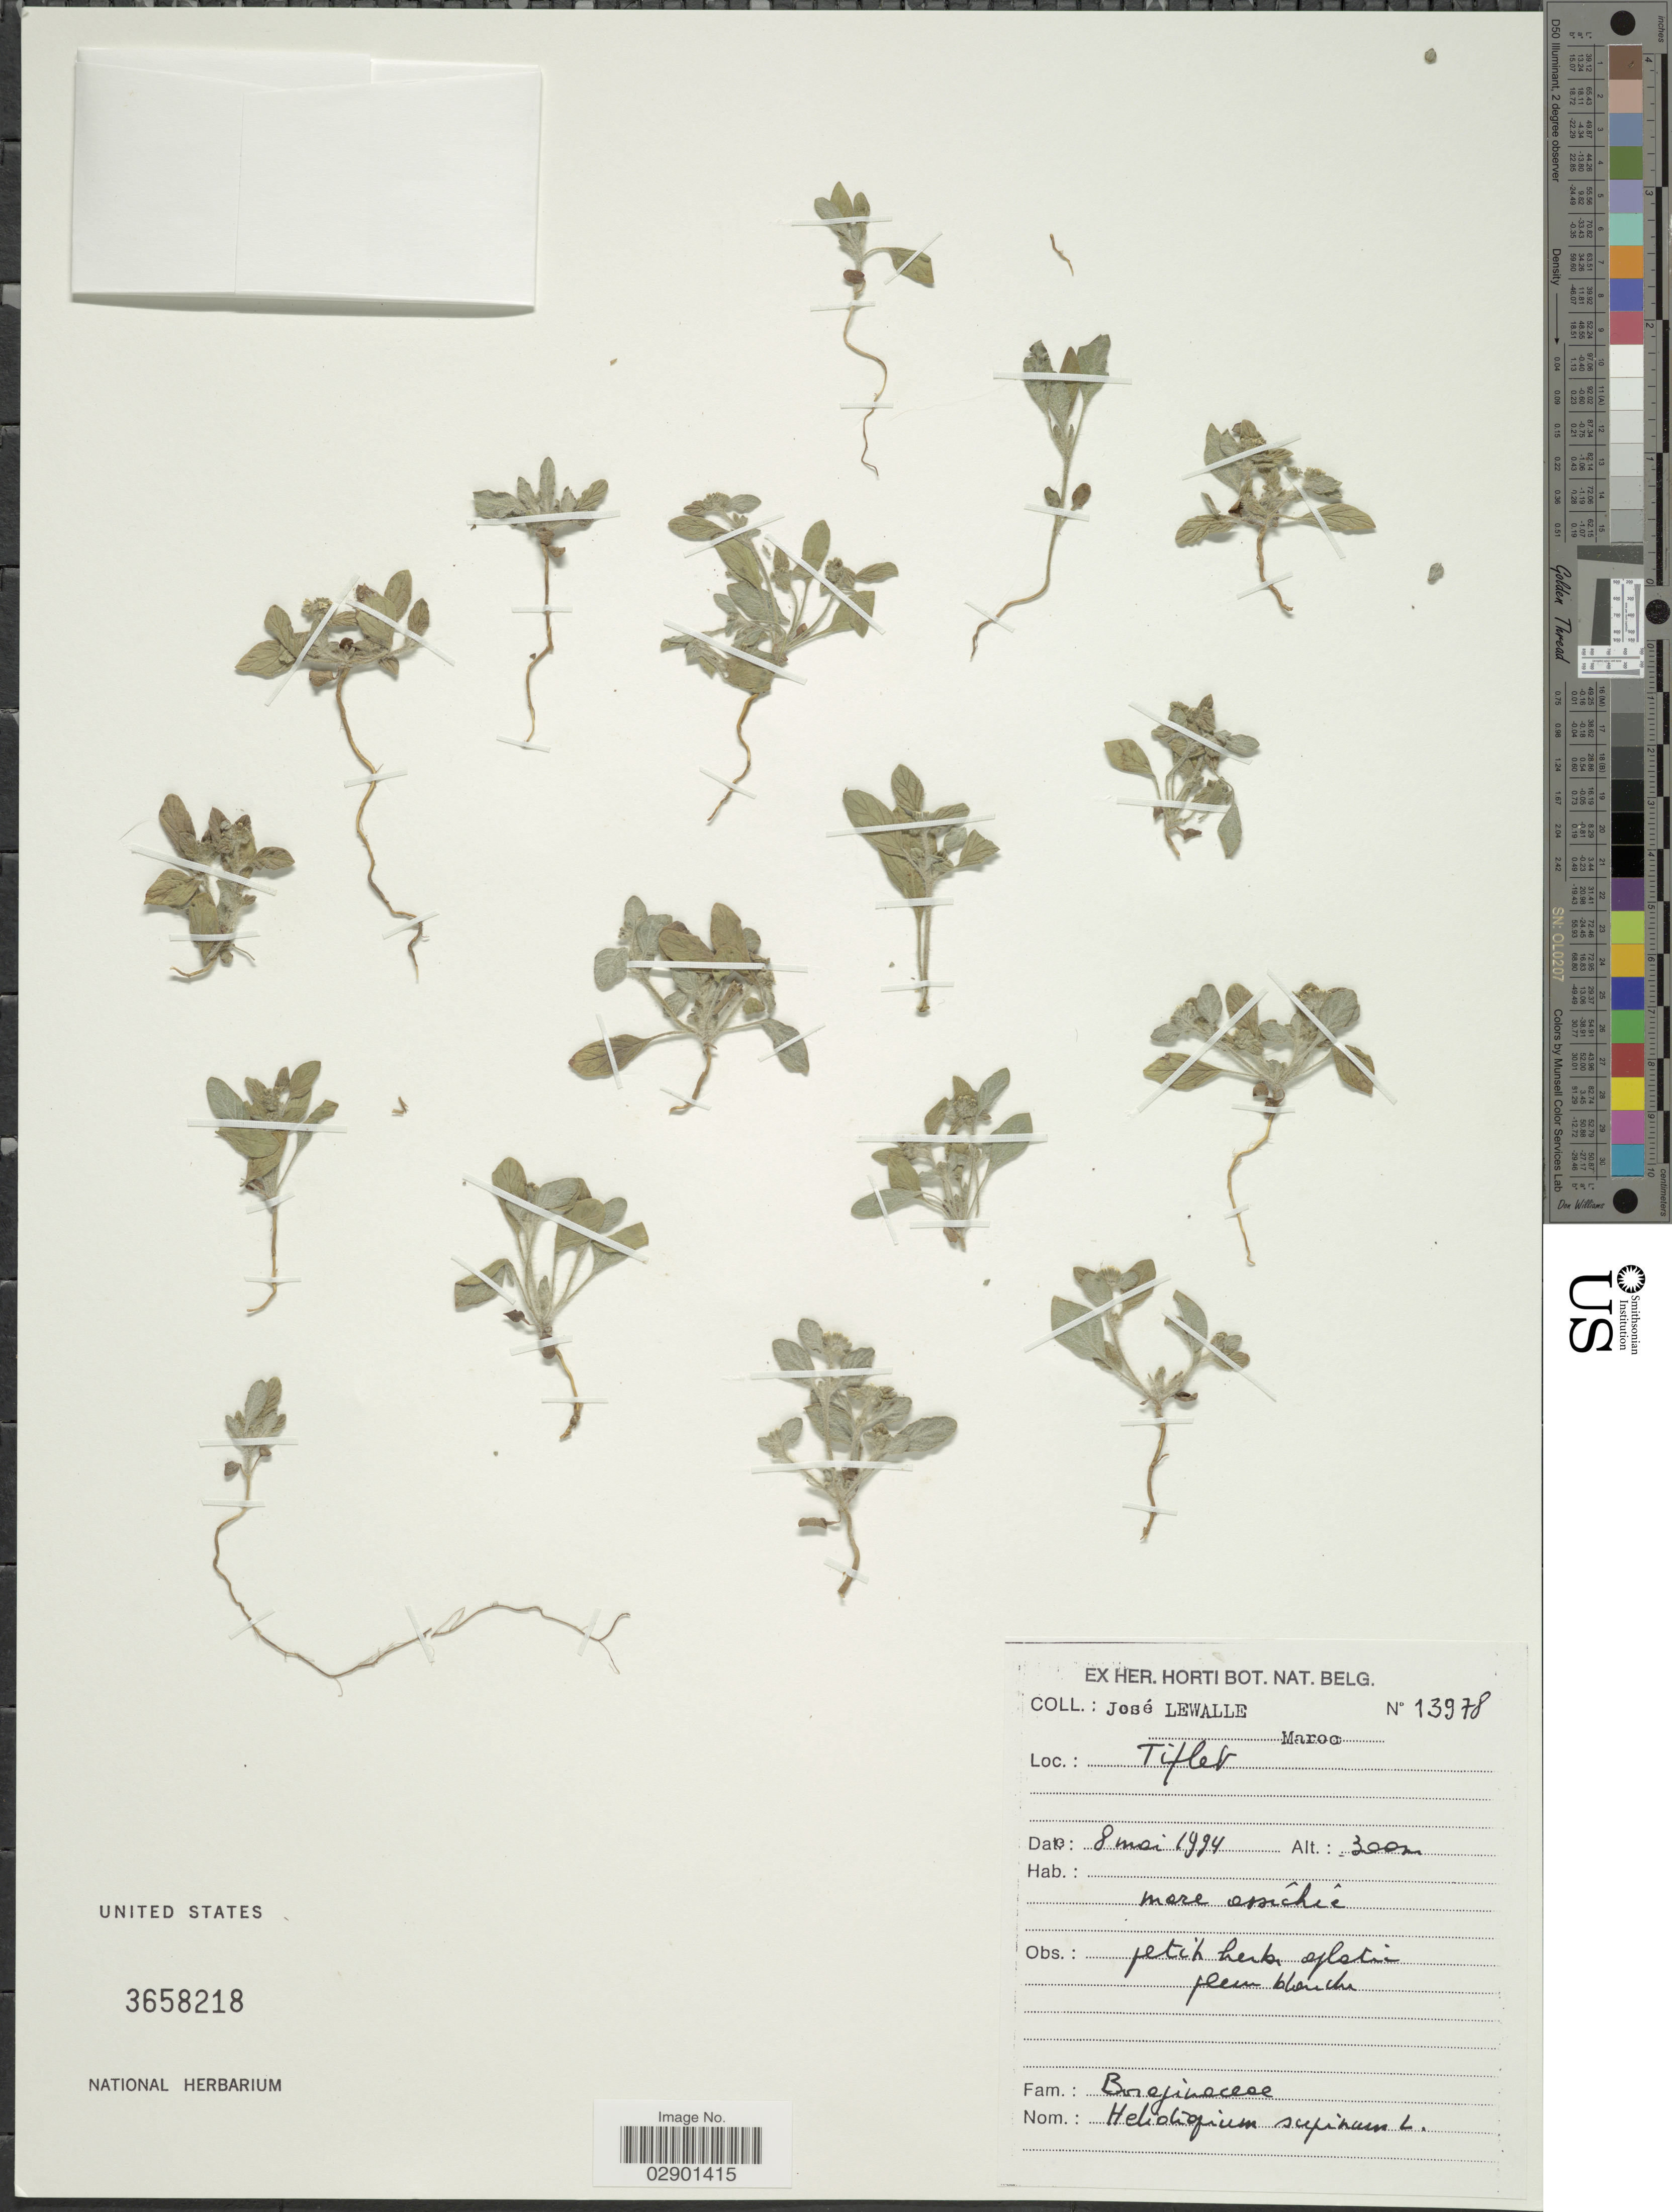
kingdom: Plantae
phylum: Tracheophyta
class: Magnoliopsida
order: Boraginales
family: Heliotropiaceae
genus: Heliotropium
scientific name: Heliotropium supinum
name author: L.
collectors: J. Lewalle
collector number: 13978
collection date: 1994-05-08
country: Morocco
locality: Tiflet.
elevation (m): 300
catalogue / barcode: US 3658218